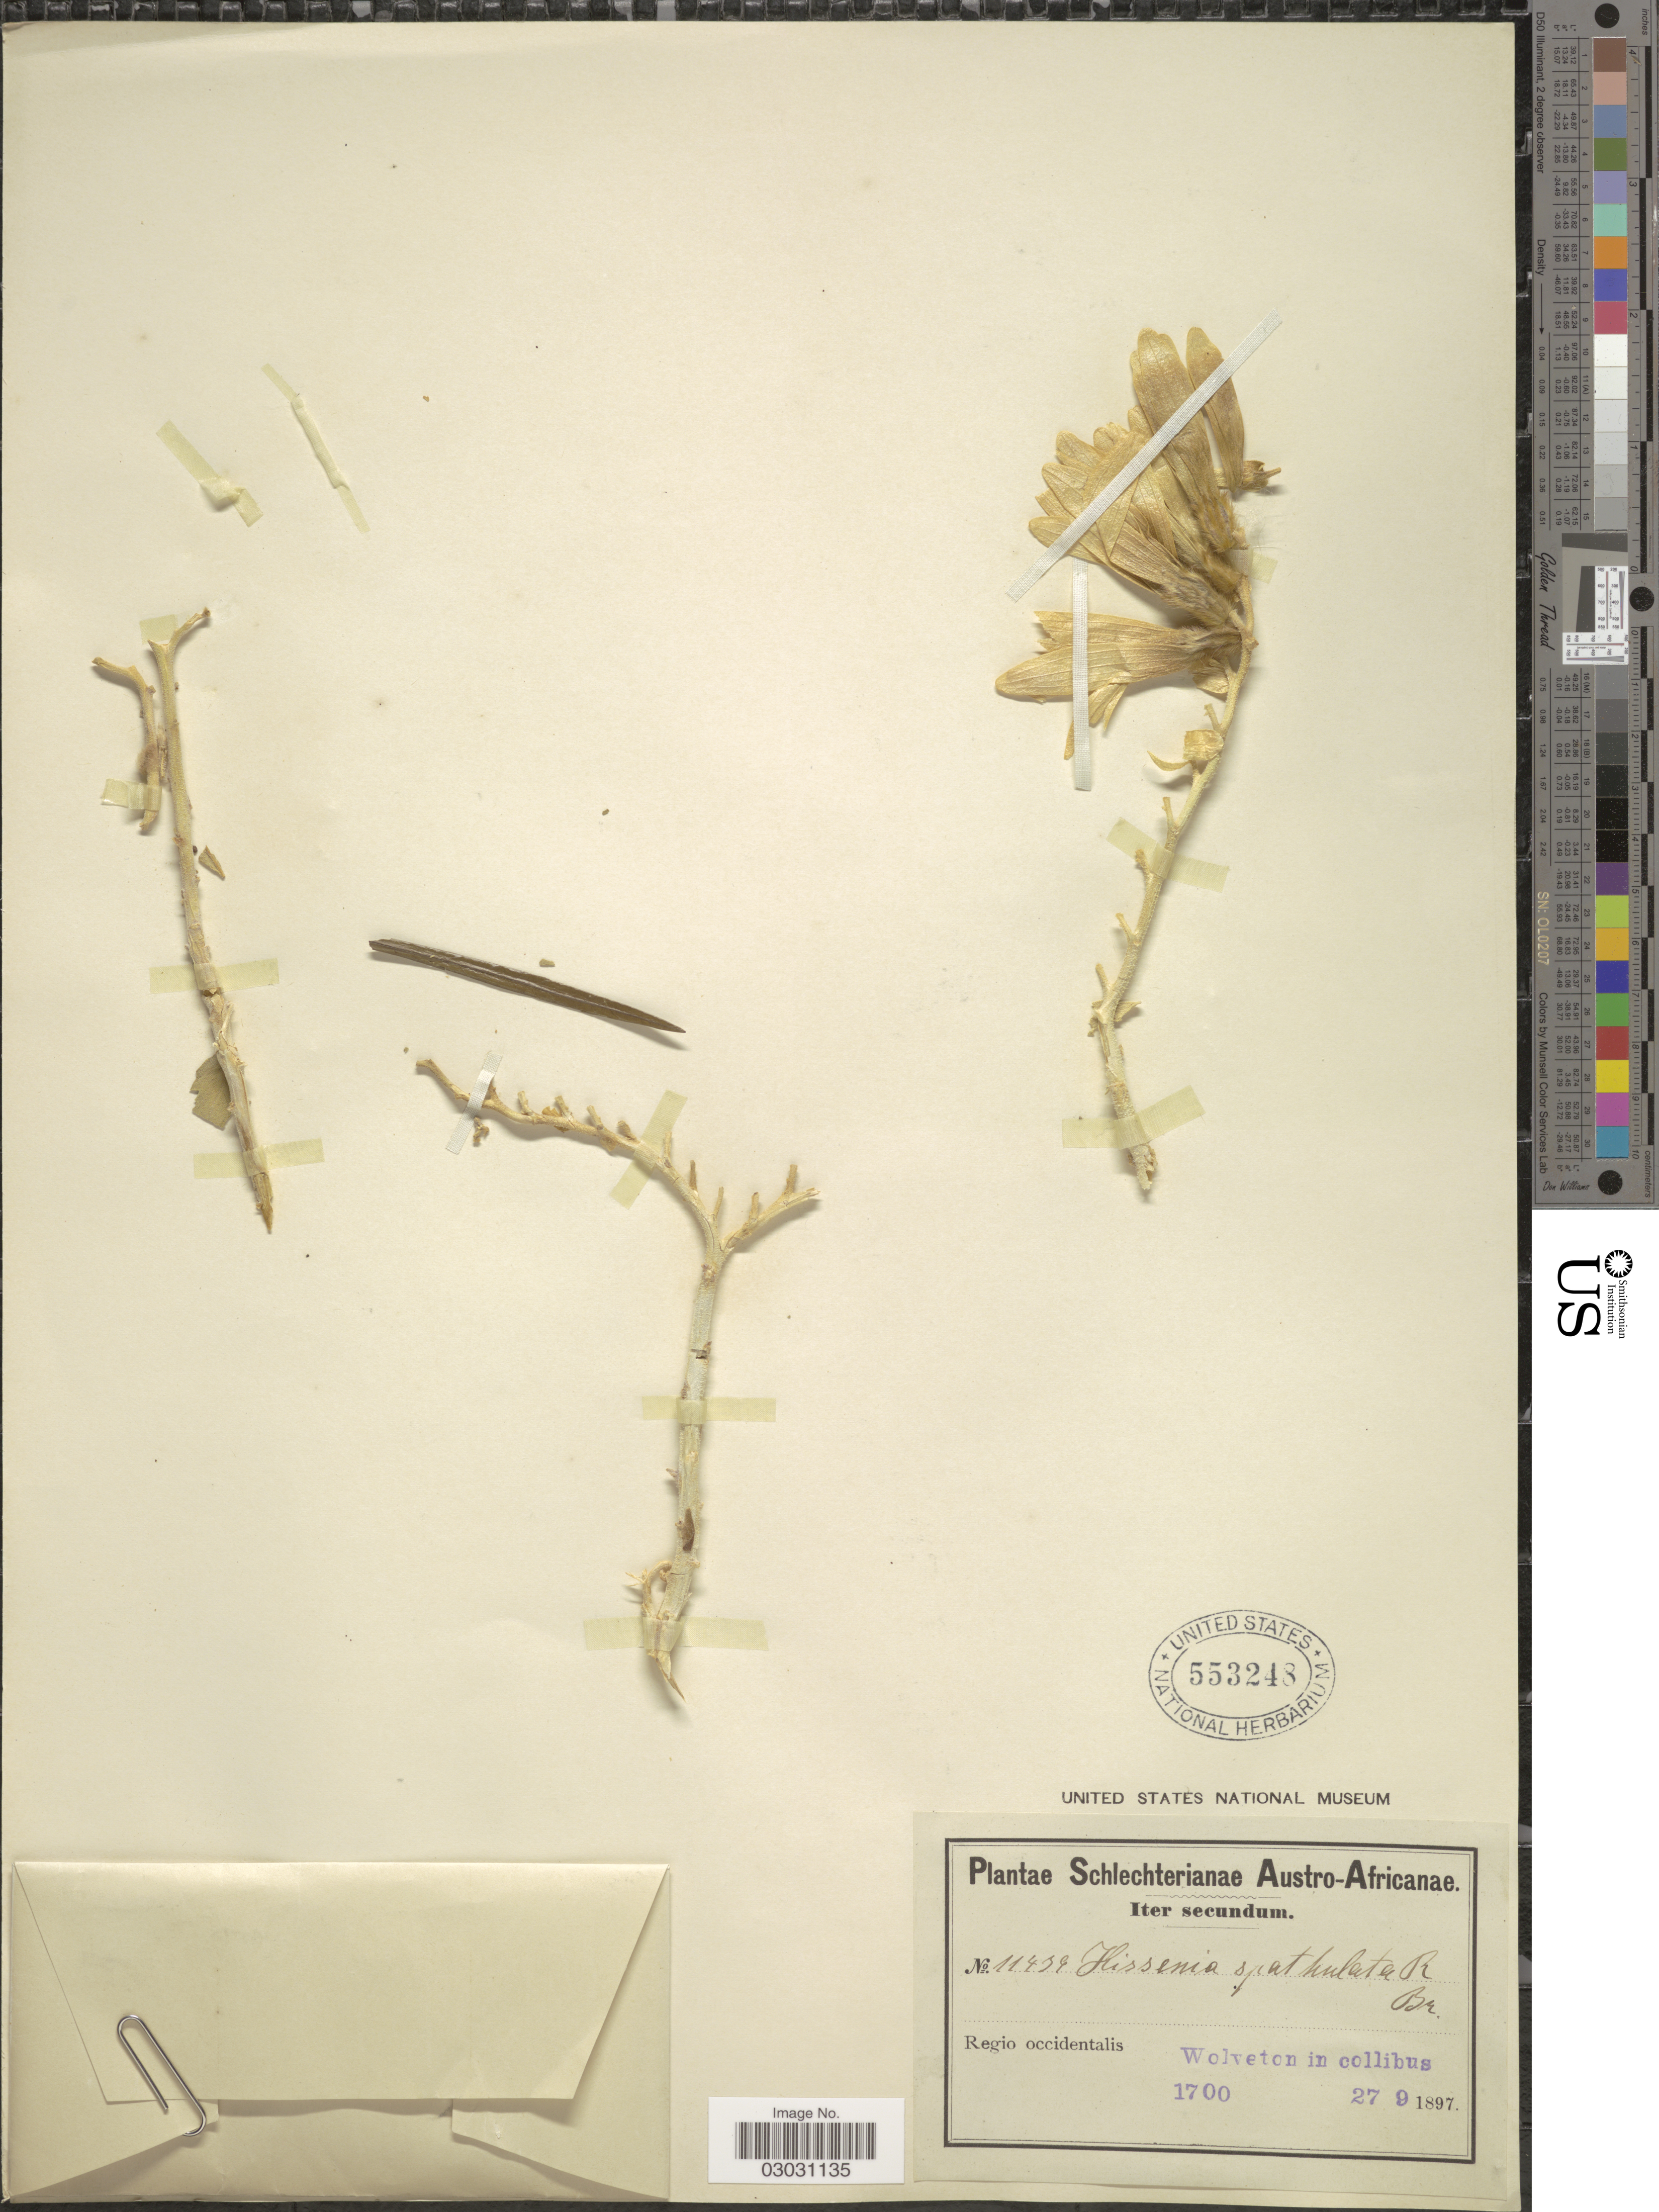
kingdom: Plantae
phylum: Tracheophyta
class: Magnoliopsida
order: Cornales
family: Loasaceae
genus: Kissenia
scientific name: Kissenia spathulata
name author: R. Br. ex T. Anderson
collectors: Schlechter, --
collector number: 11439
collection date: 1897-09-27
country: South Africa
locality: Regio occidentalis Wolveton in collibus.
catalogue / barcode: US 553248